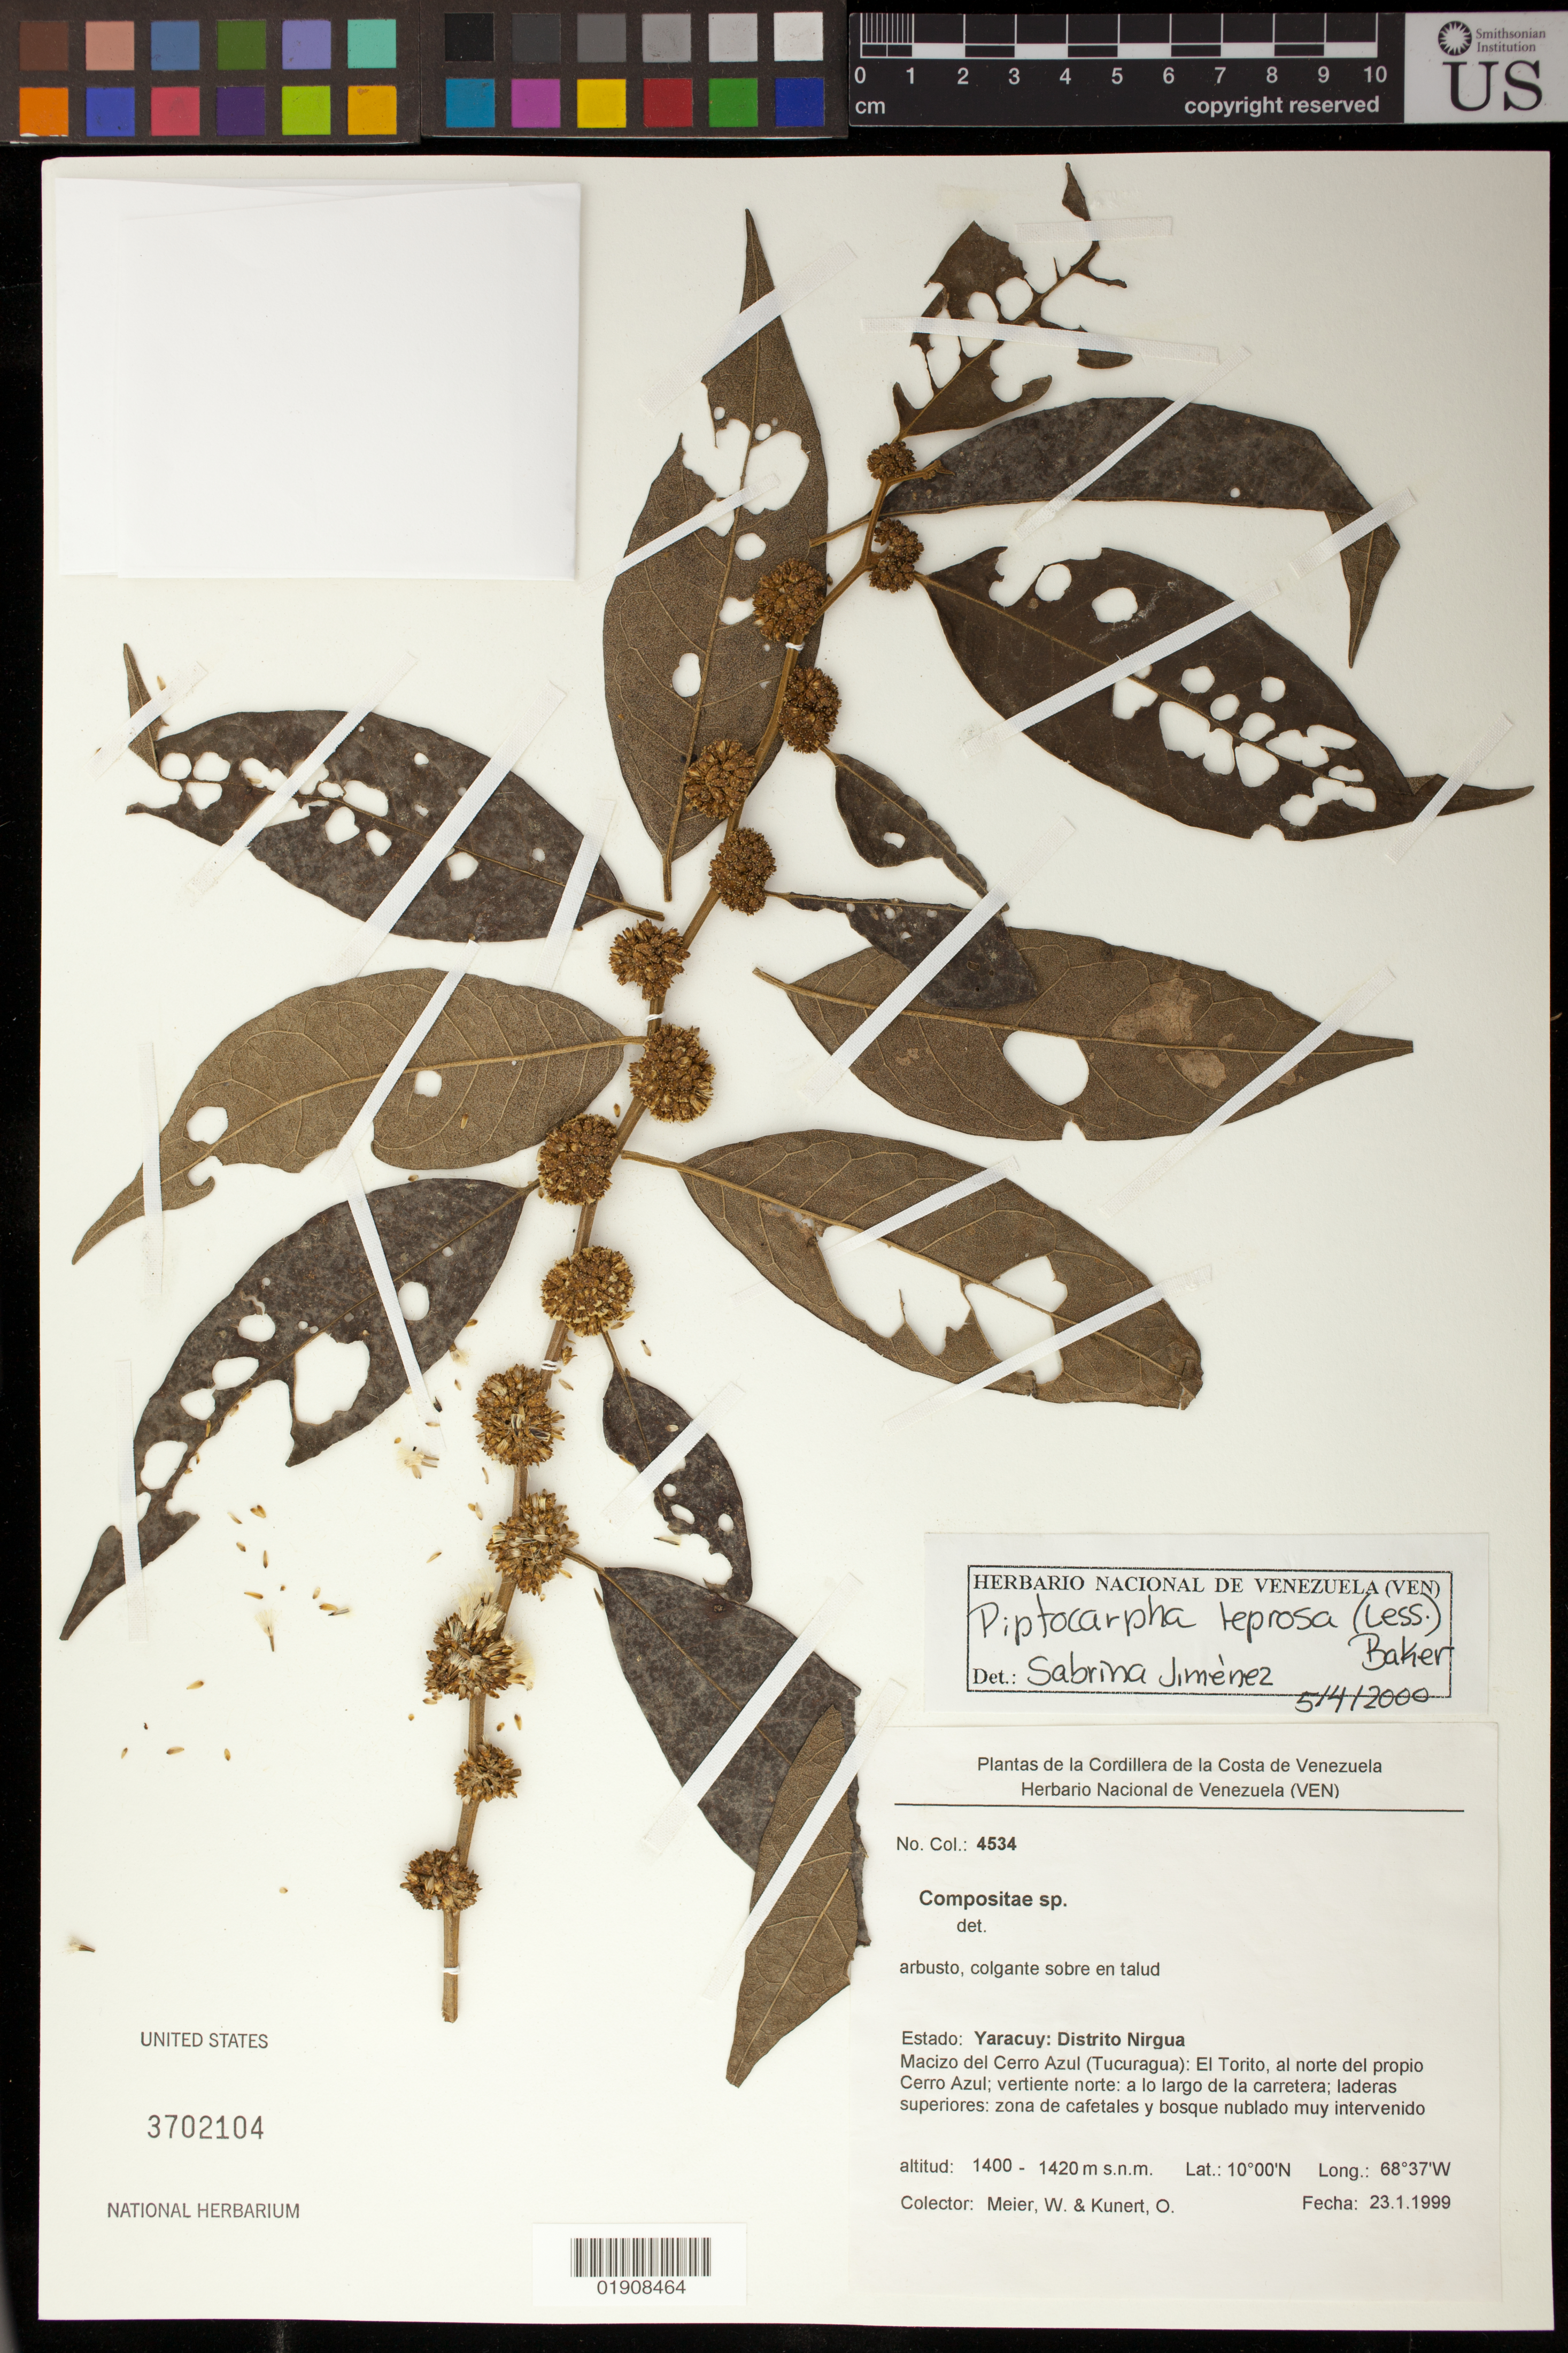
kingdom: Plantae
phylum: Tracheophyta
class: Magnoliopsida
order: Asterales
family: Asteraceae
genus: Piptocarpha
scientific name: Piptocarpha leprosa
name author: (Less.) Baker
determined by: Jiménez, S.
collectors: W. Meier & O. Kunert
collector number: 4534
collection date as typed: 23 Jan 1999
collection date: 1999-01-23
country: Venezuela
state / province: Yaracuy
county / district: Nirgua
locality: Macizo del Cerro Azul (Tucuragua): El Torito, al norte de propio Cerro Azul; vertiente norte: a lo largo de la carretera; laderas superiores: zona de cafetales y bosque nublado muy intervenido.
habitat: zona de cafetales y bosque nublado muy intervenido.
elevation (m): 1400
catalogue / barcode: US 3702104